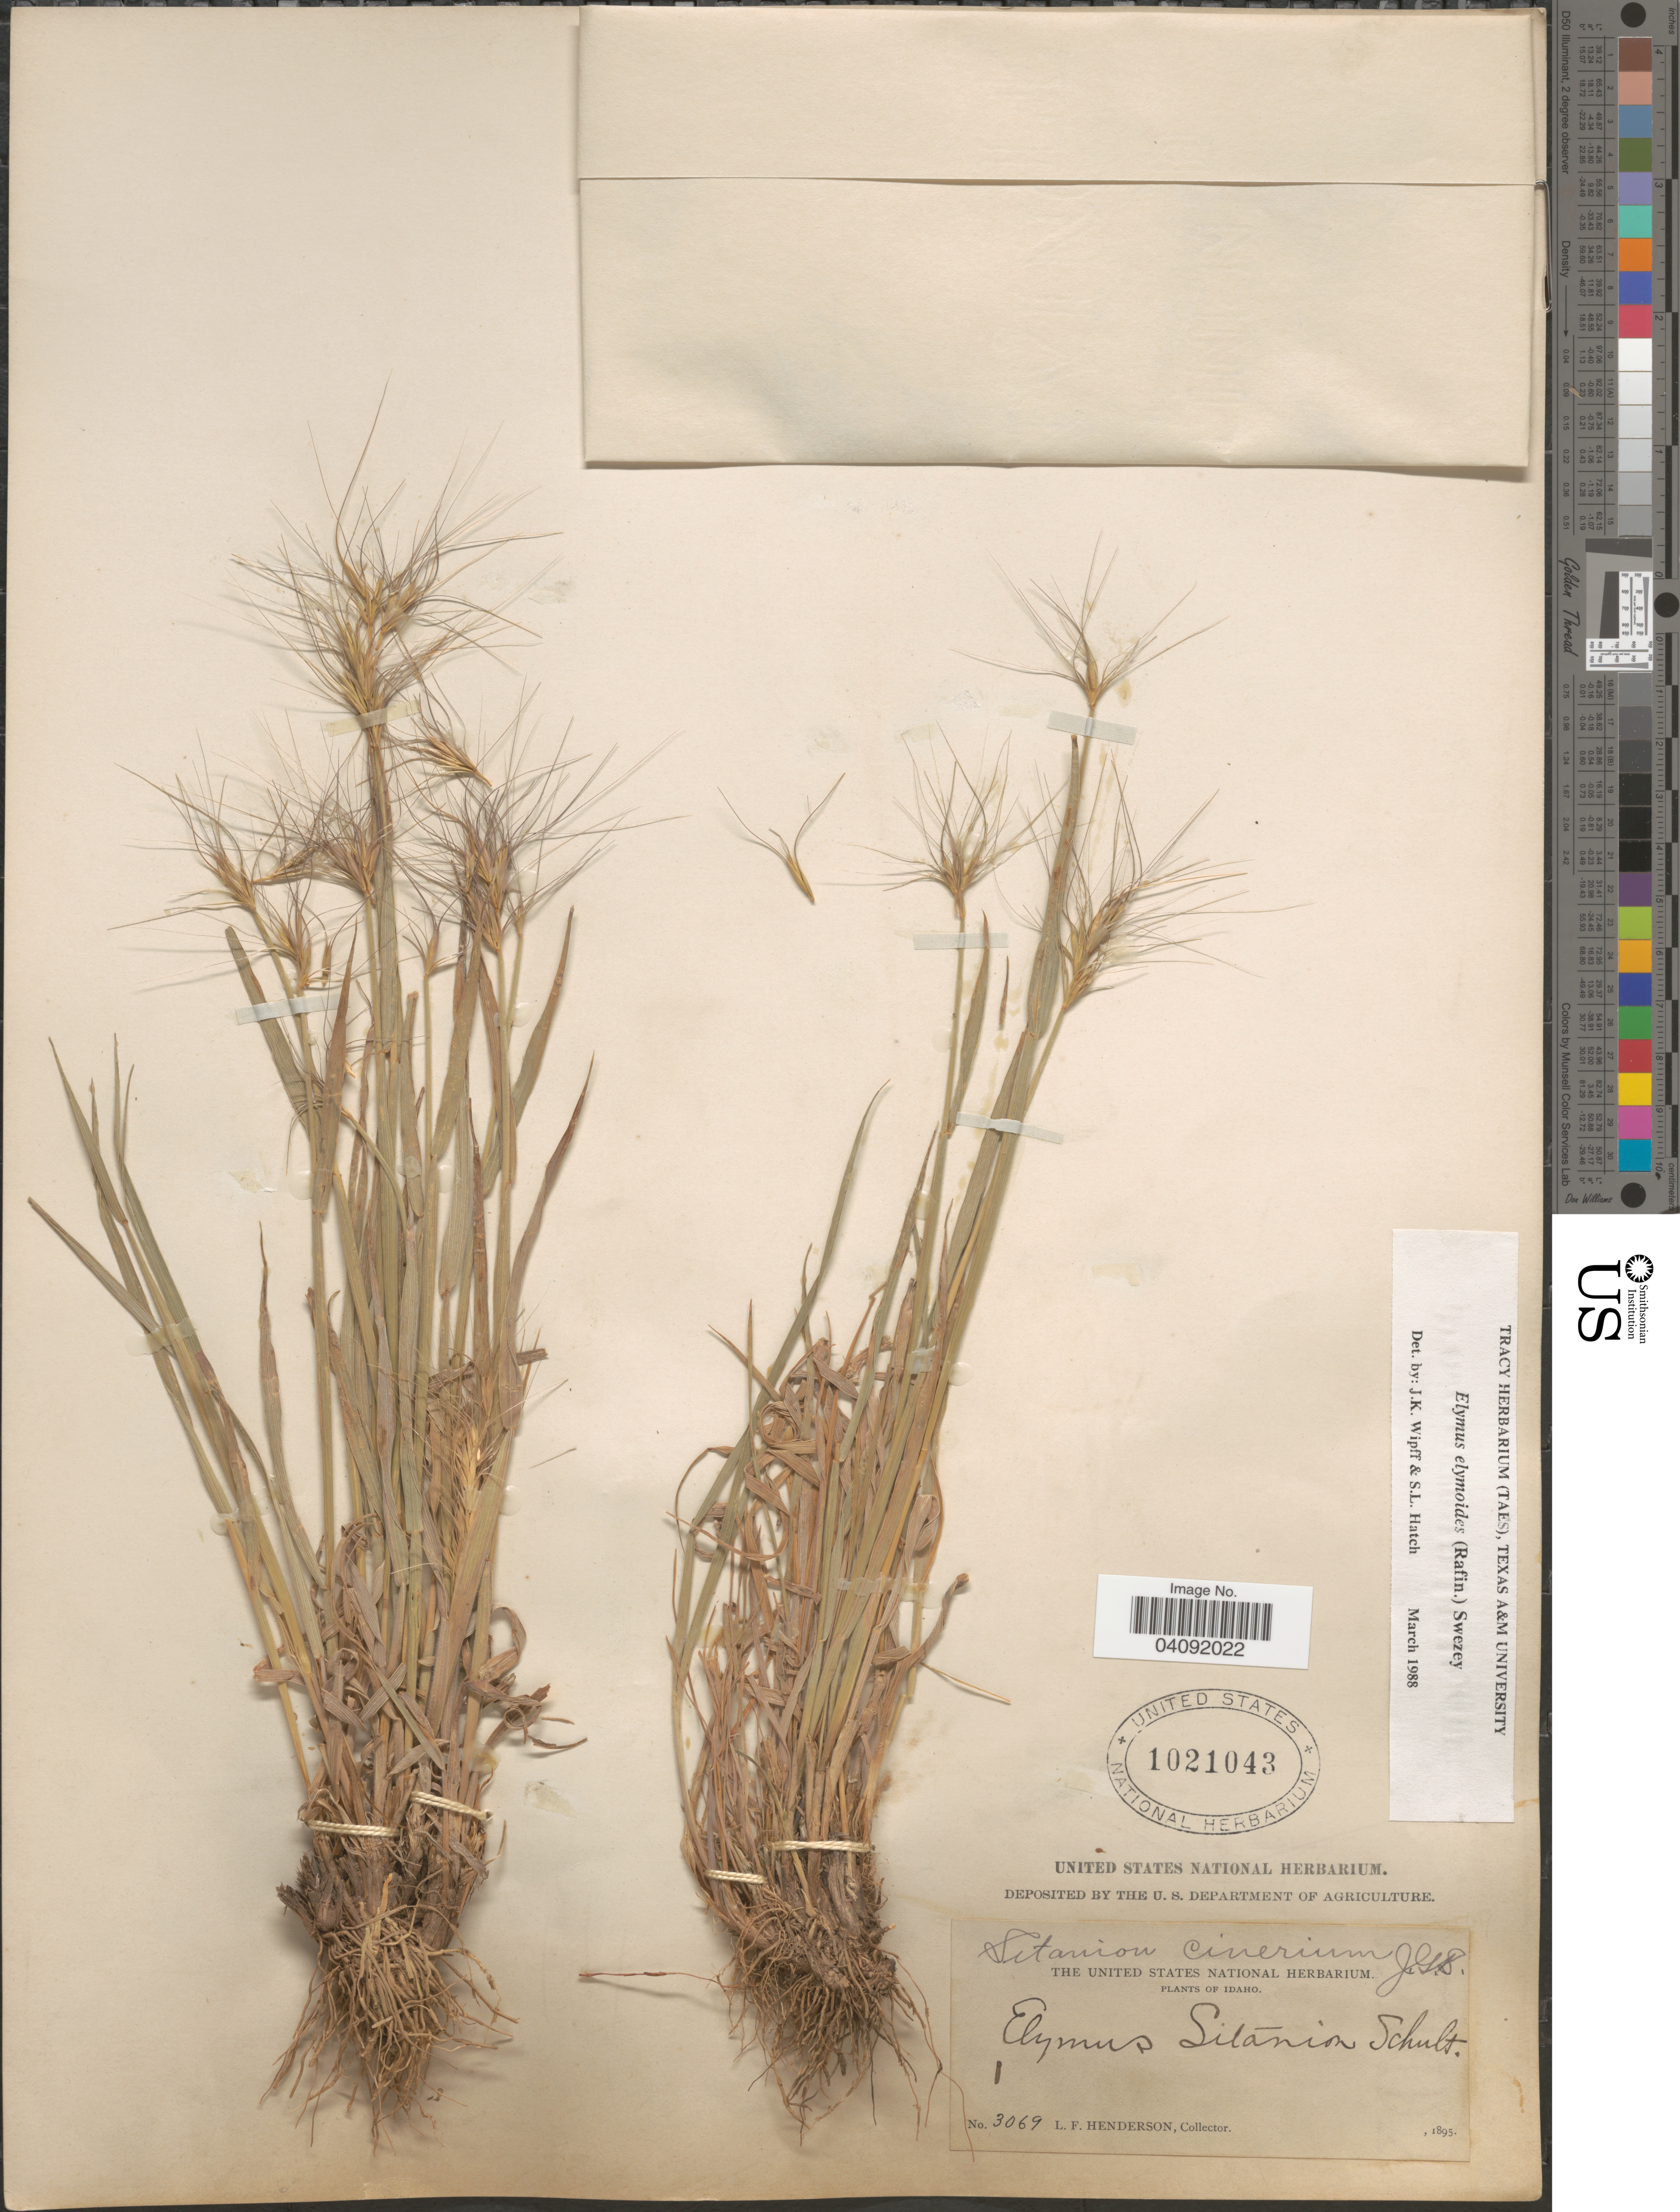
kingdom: Plantae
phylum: Tracheophyta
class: Liliopsida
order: Poales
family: Poaceae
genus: Elymus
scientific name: Elymus elymoides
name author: (Raf.) Swezey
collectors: L. Henderson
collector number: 3069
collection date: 1895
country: United States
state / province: Idaho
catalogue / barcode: US 1021043